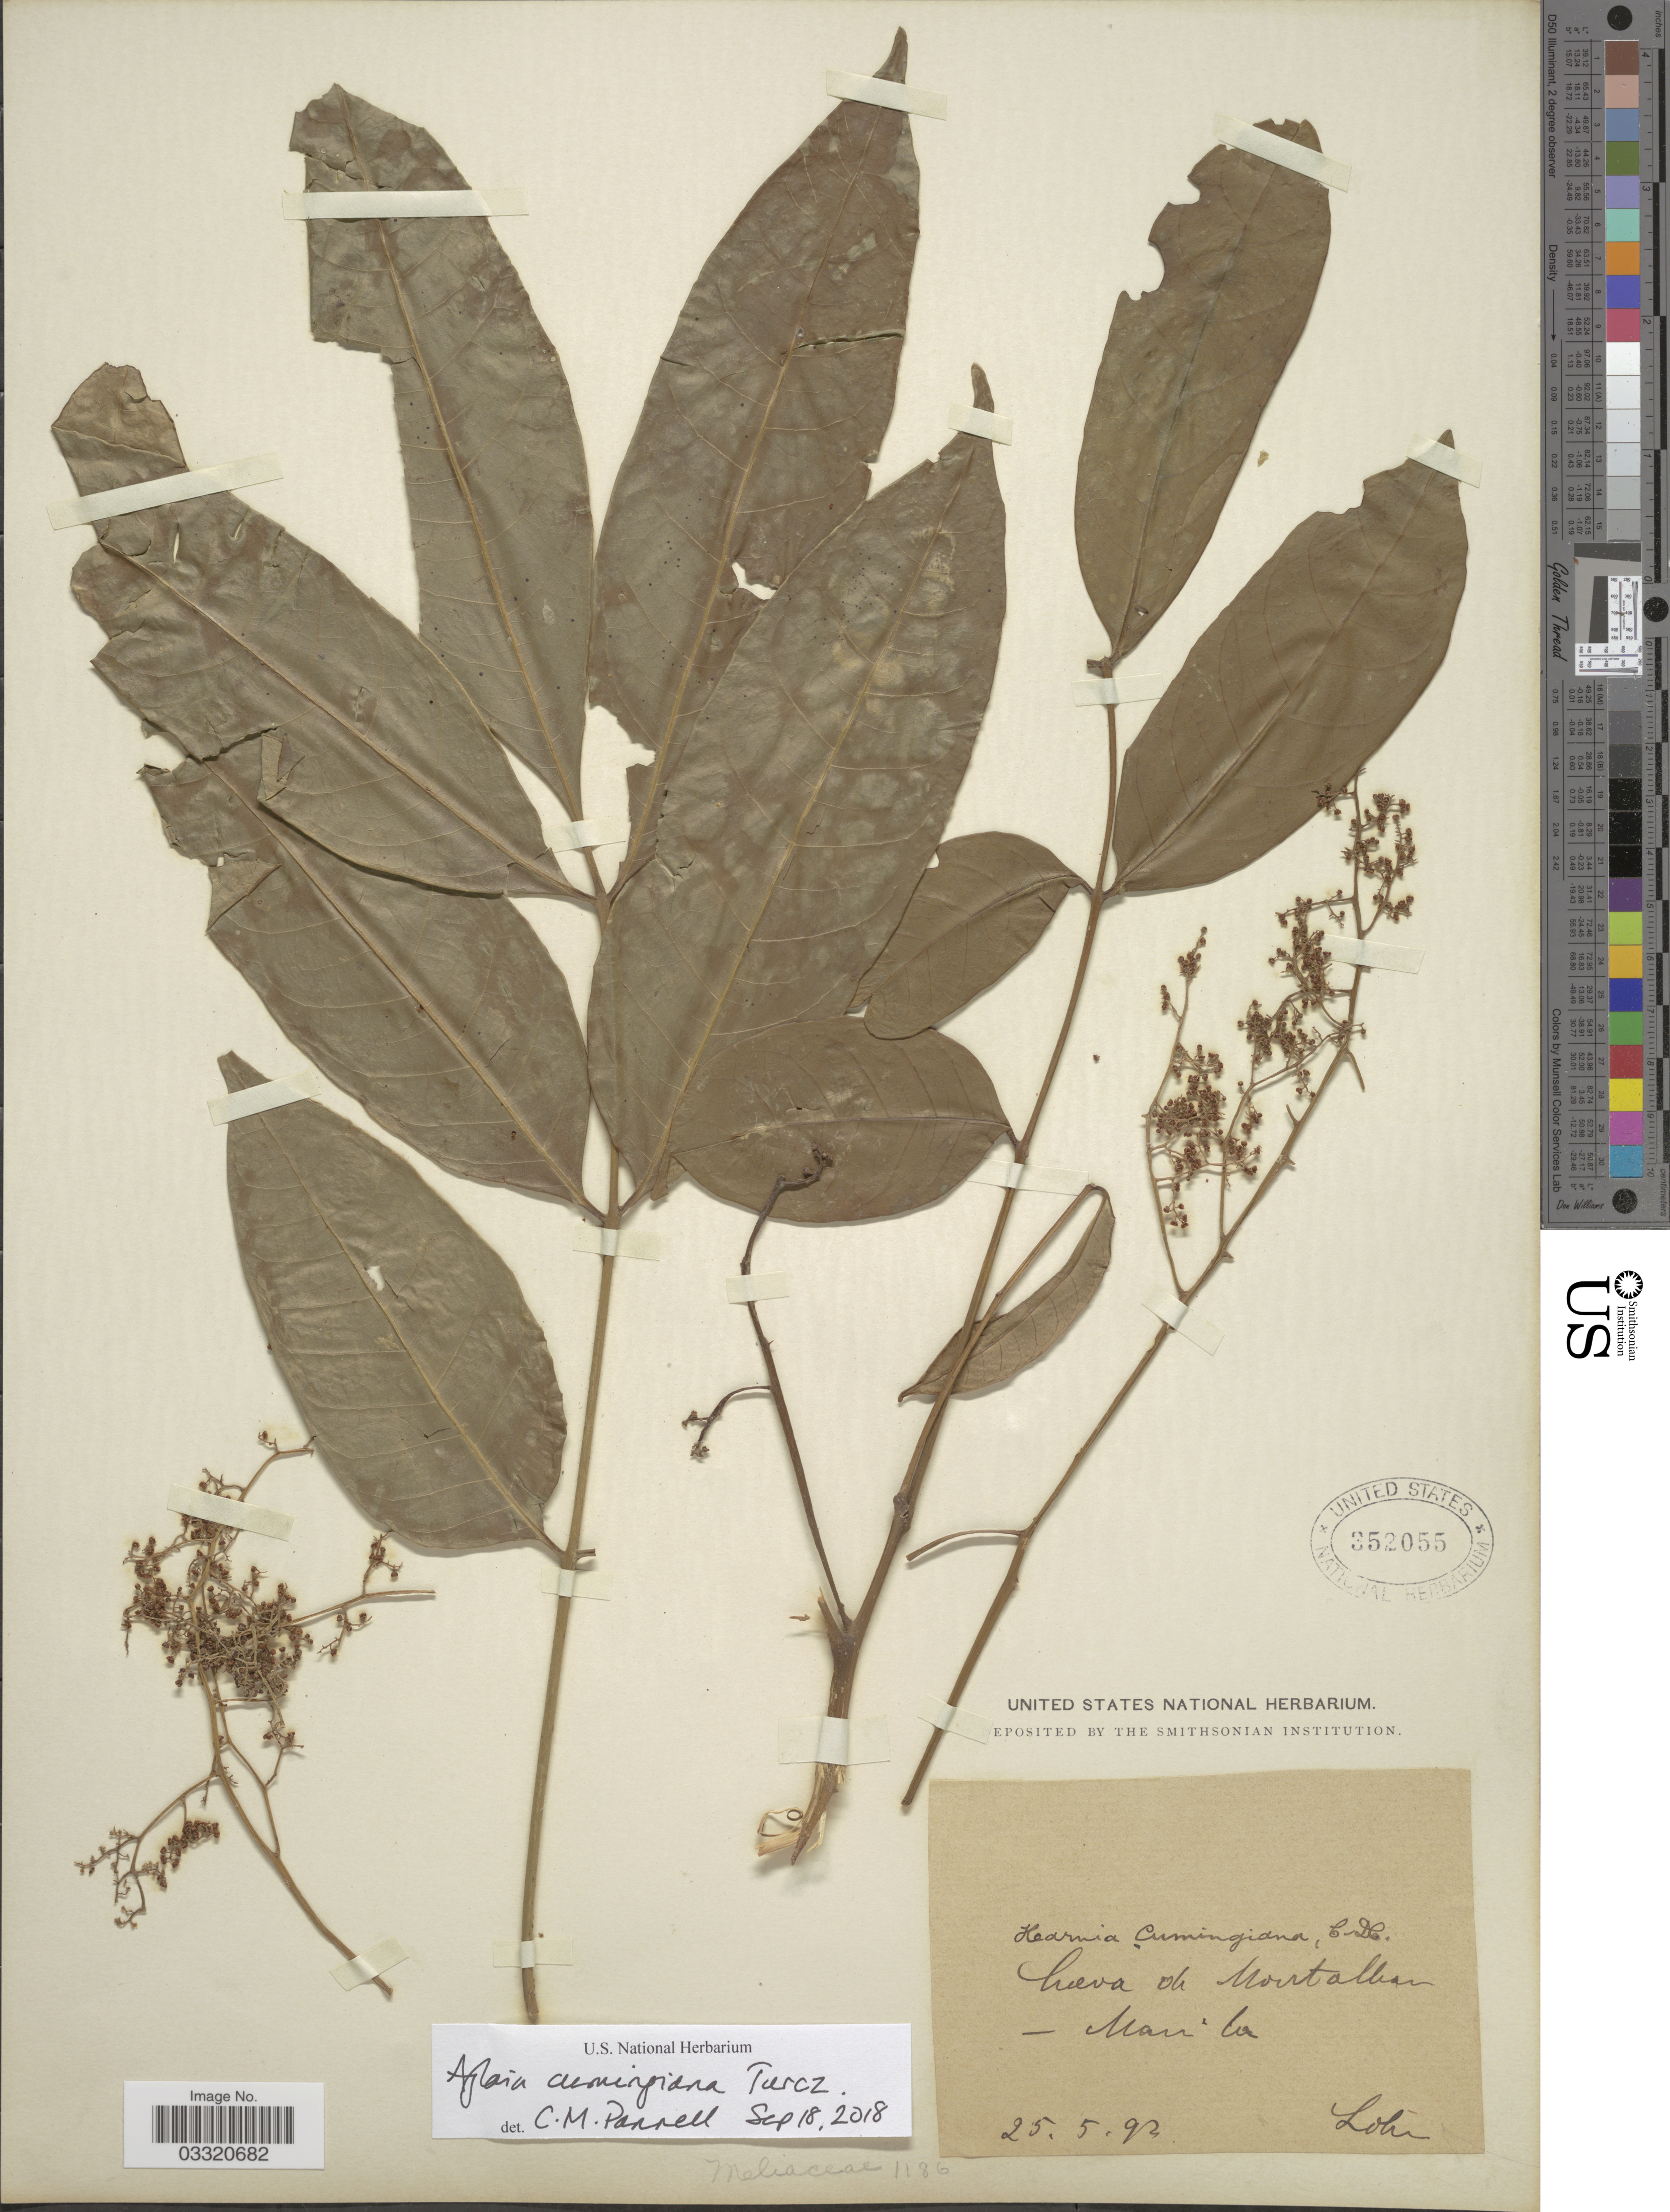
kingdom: Plantae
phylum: Tracheophyta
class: Magnoliopsida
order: Sapindales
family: Meliaceae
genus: Aglaia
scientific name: Aglaia cumingiana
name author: Turcz.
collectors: Loher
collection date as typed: Transcribed d/m/y: 25/5/92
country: Philippines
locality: Cueva de Montalban - Manila.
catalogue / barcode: US 352055